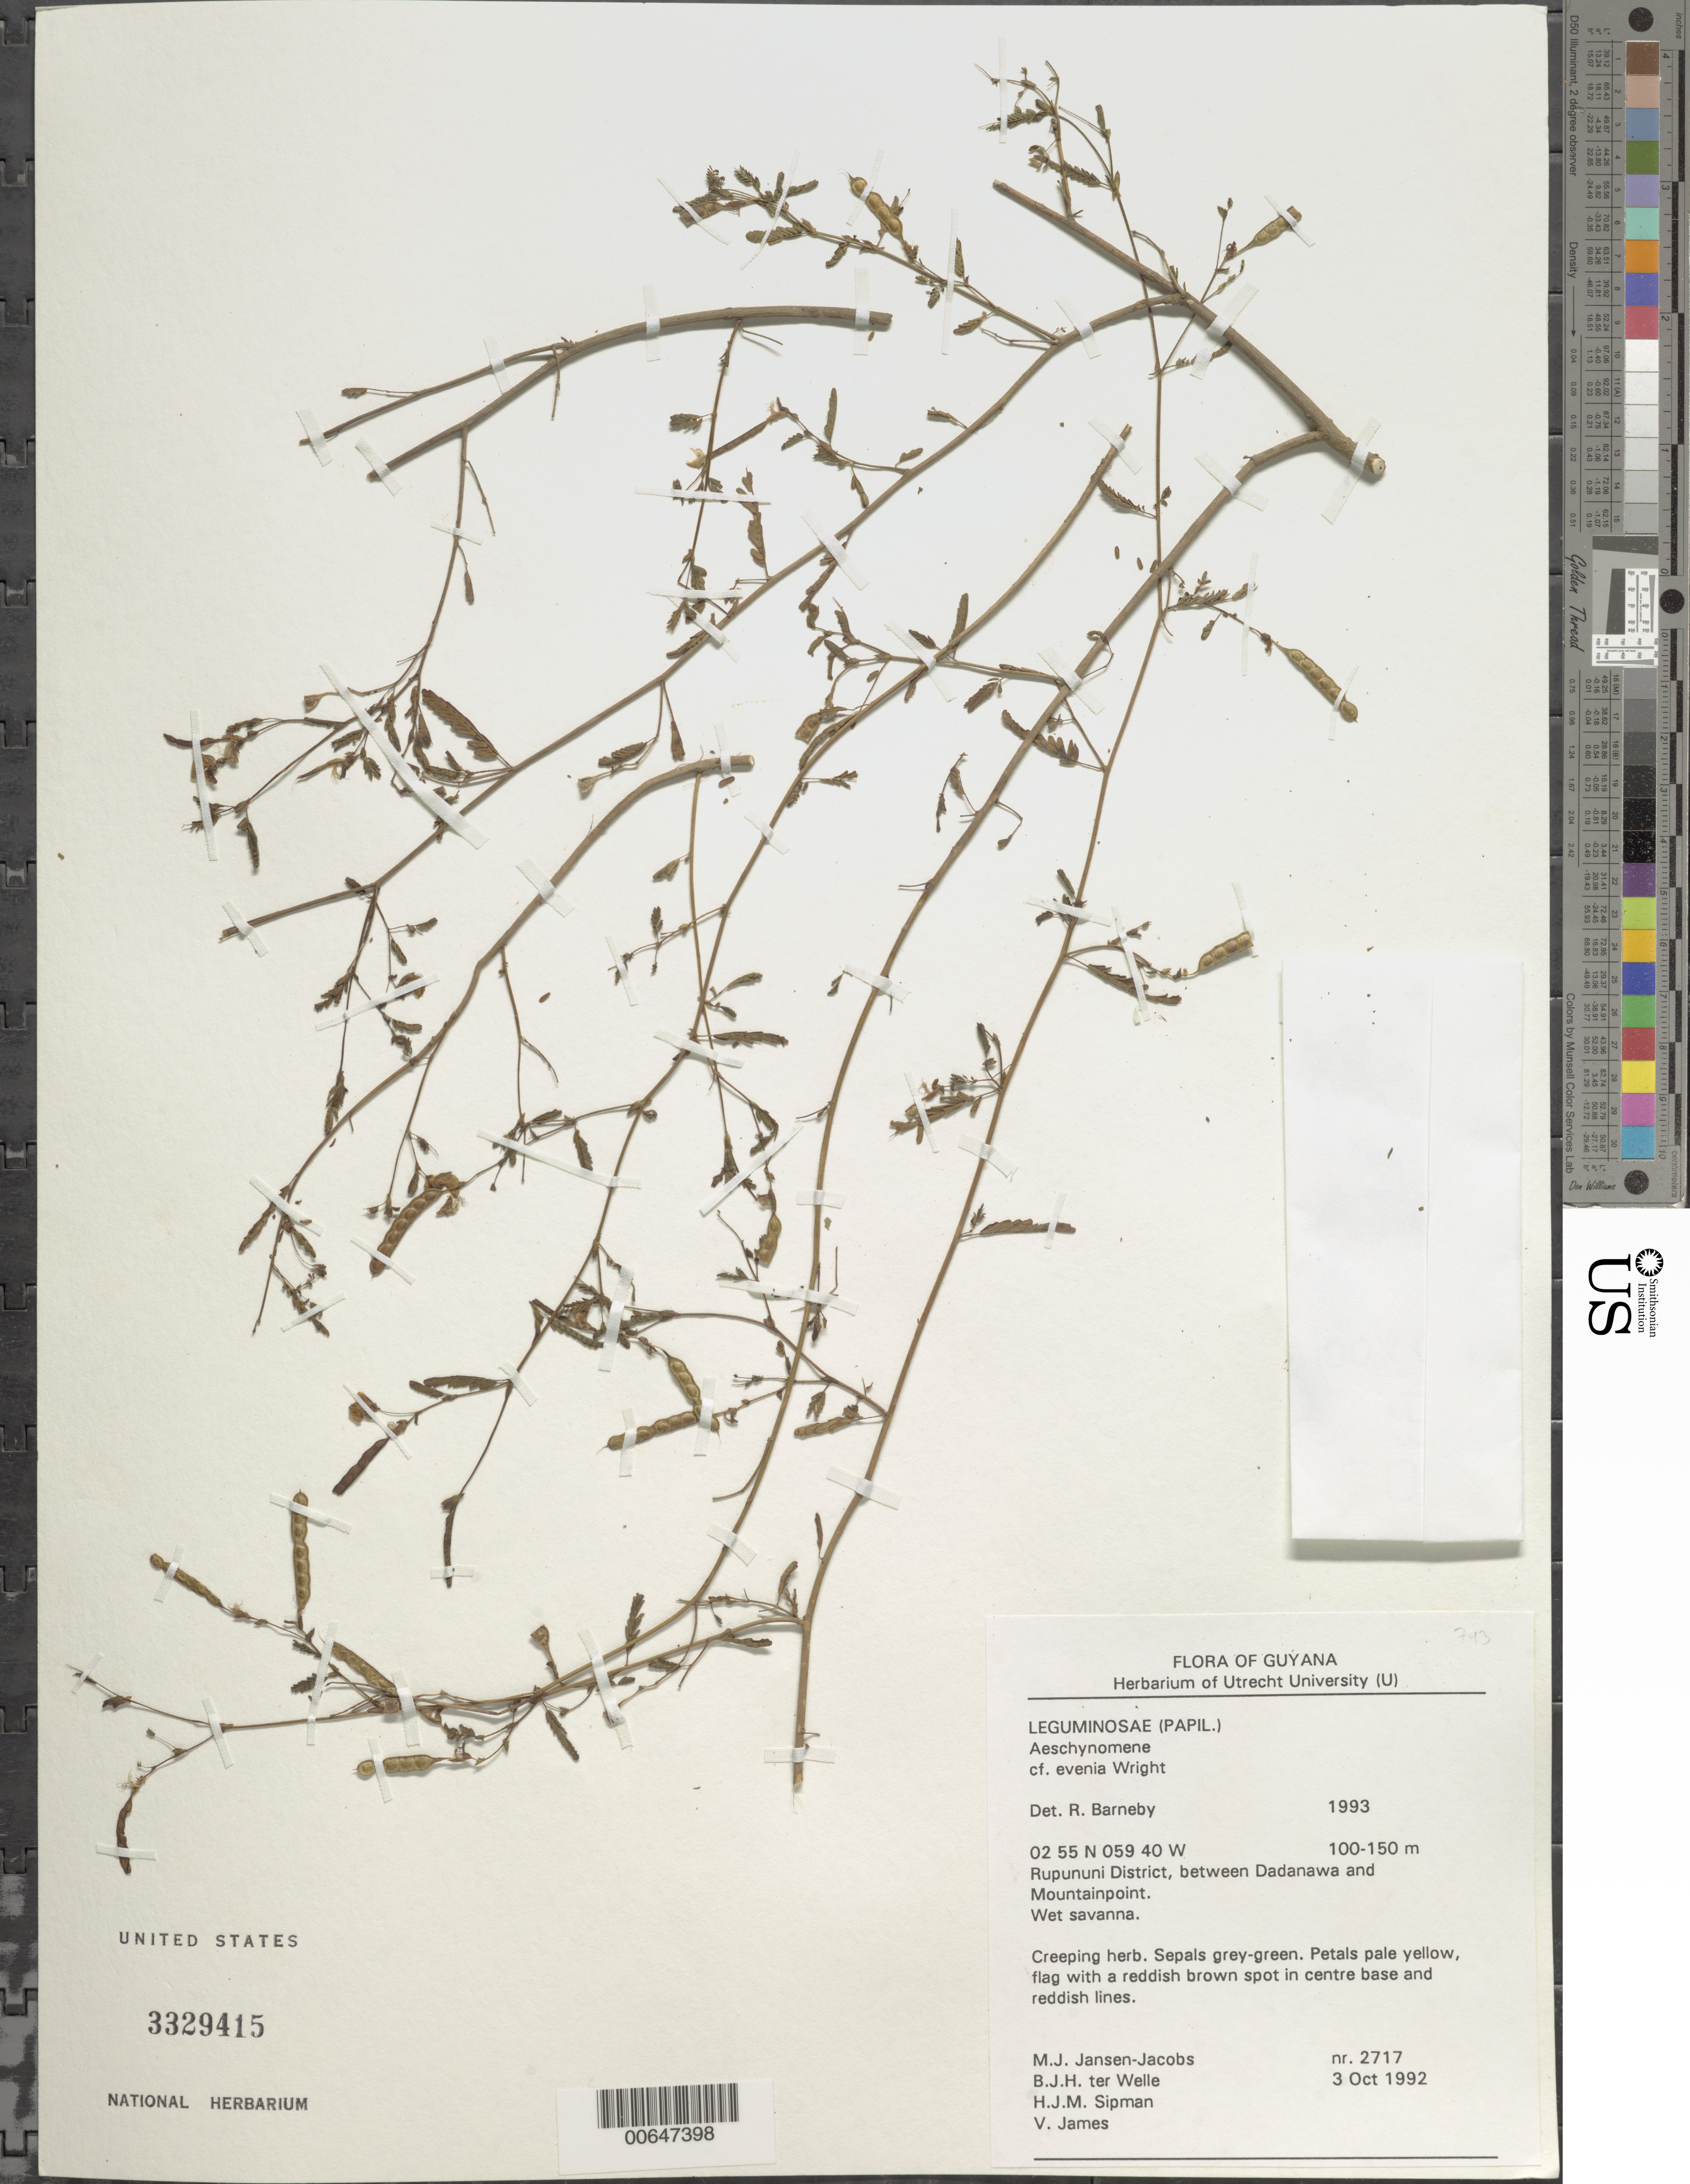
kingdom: Plantae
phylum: Tracheophyta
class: Magnoliopsida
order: Fabales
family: Fabaceae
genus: Aeschynomene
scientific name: Aeschynomene evenia var. evenia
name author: C. Wright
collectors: M. J. Jansen-Jacobs, B. Welle, H. J. M. Sipman & V. James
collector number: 2717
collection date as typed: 3-Oct-92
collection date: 1992-10-03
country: Guyana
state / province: U. Takutu-U. Essequibo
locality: Rupununi District, between Dadanawa and Mountainpoint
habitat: Wet savanna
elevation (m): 100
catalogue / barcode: US 3329415